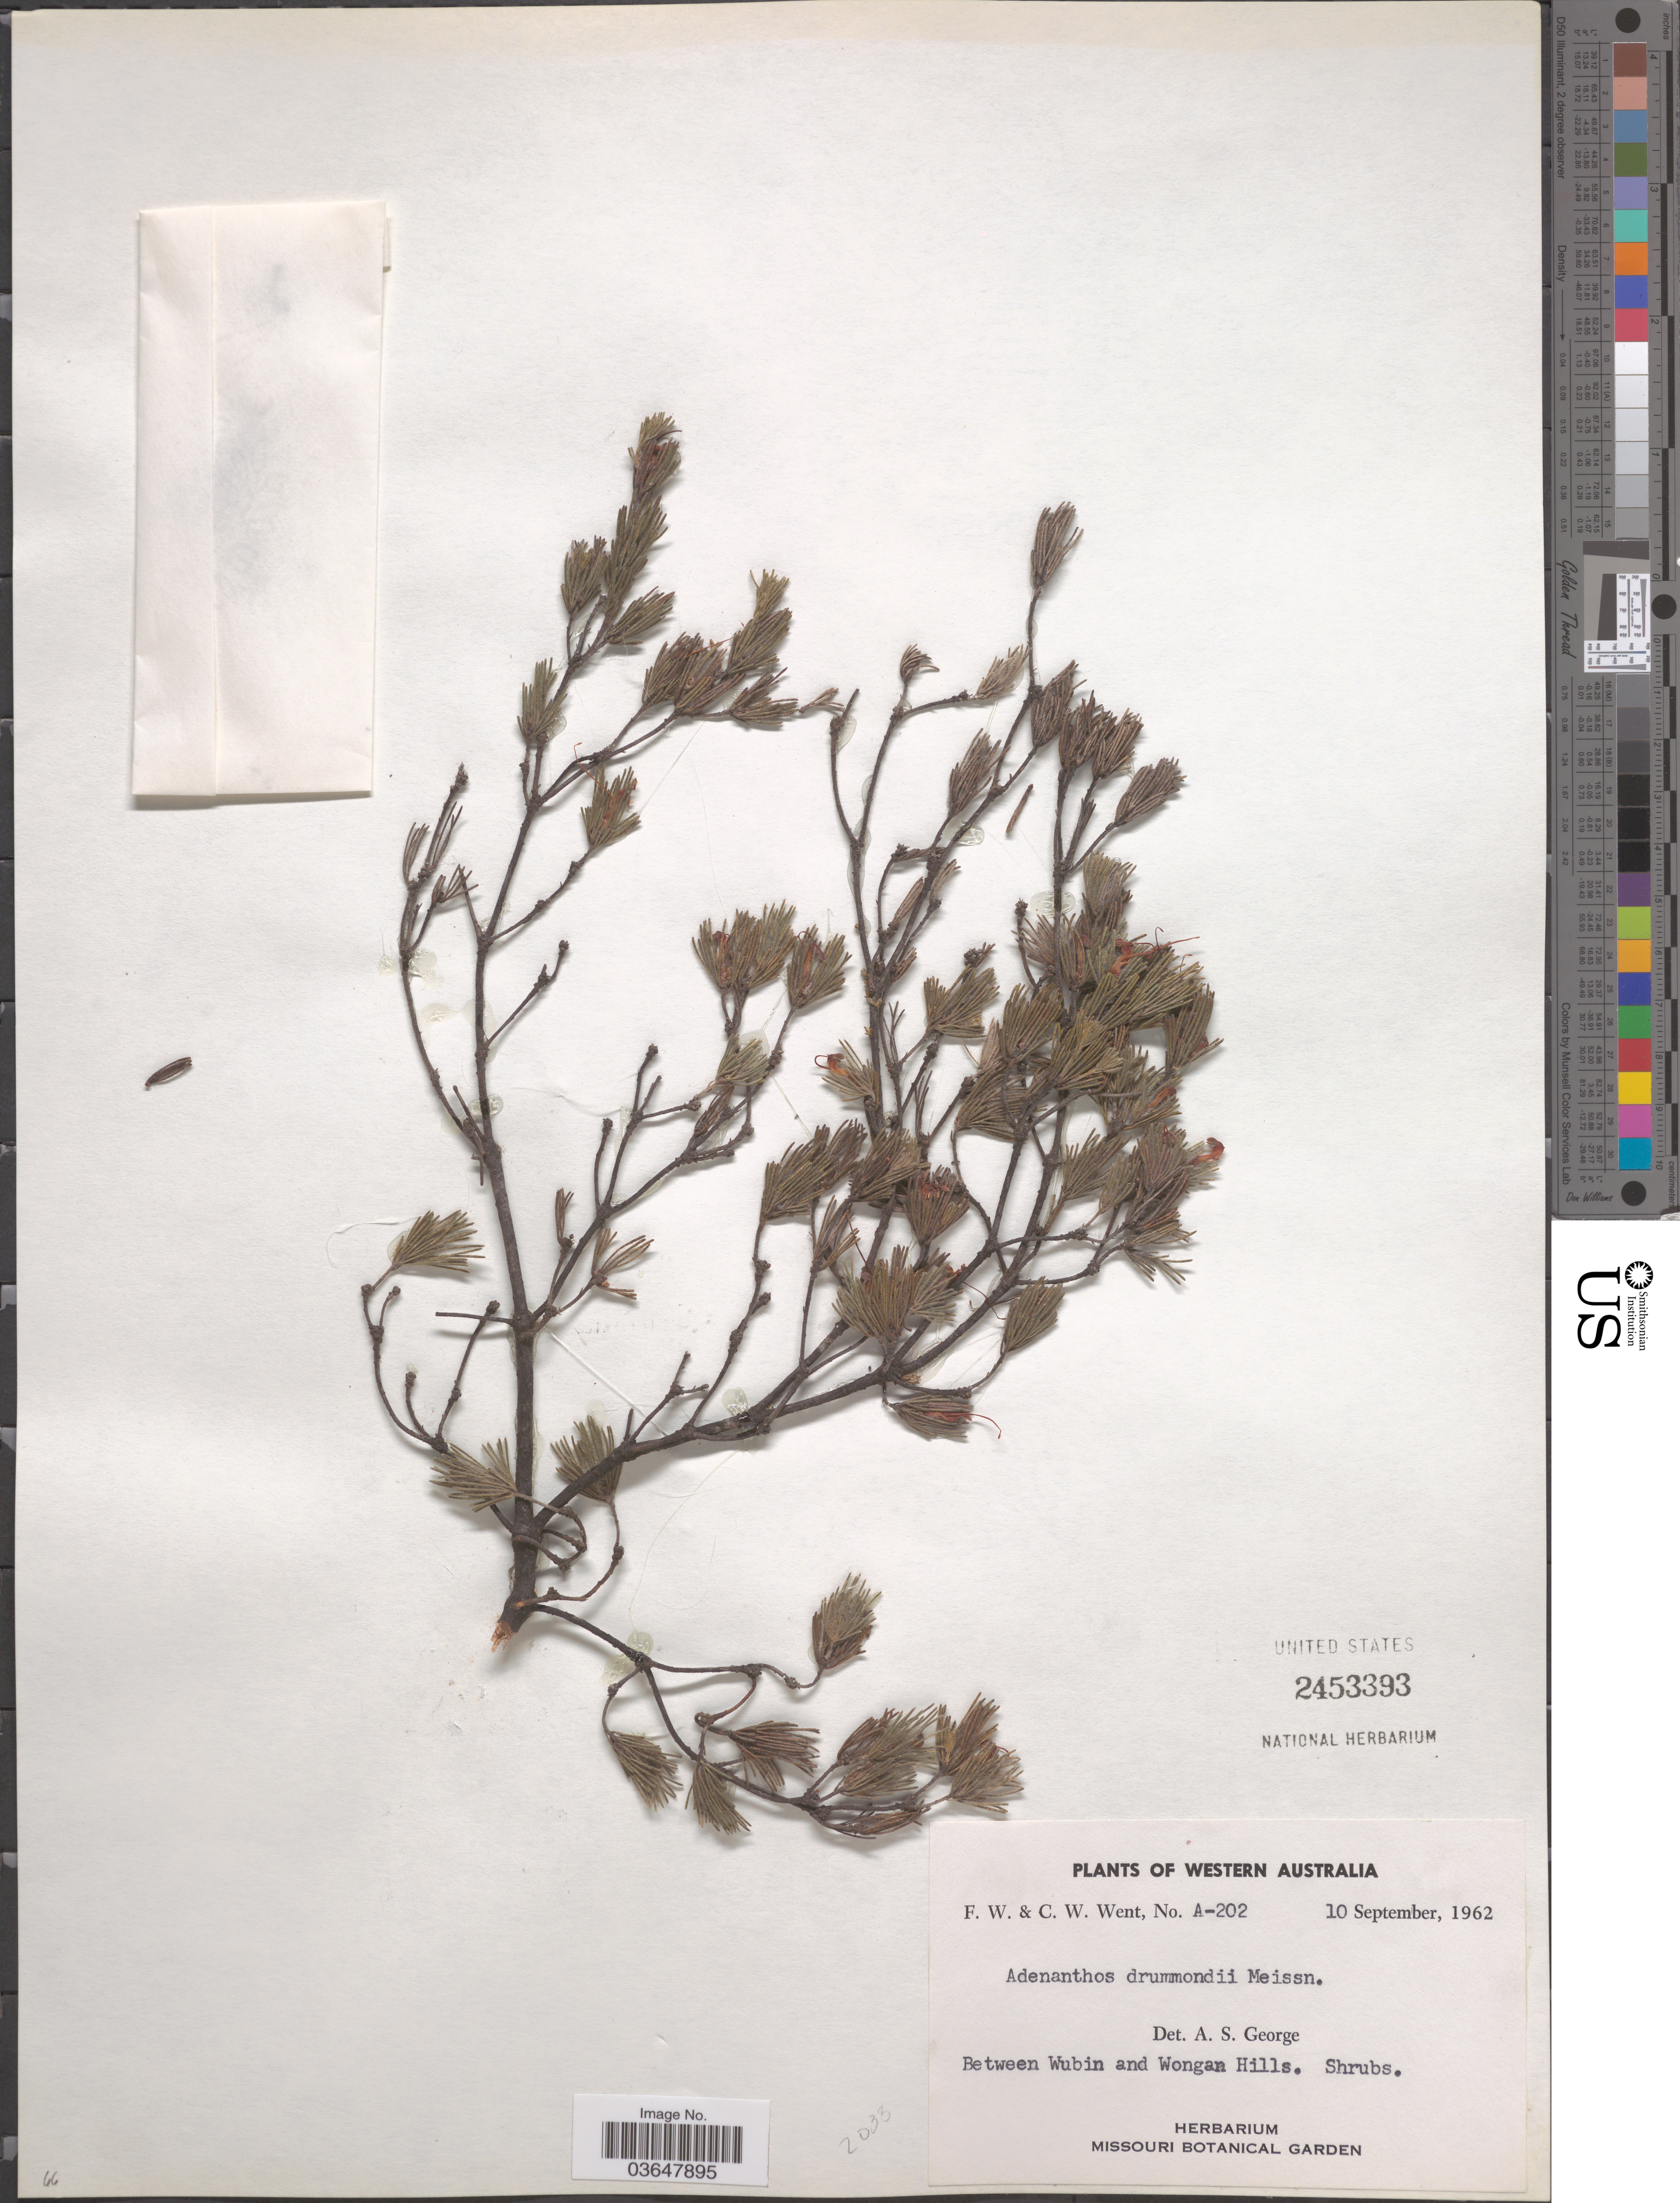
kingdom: Plantae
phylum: Tracheophyta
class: Magnoliopsida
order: Proteales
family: Proteaceae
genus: Adenanthos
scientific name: Adenanthos drummondii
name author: Meisn.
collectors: F. W. Went & C. W. Went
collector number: A-202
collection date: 1962-09-10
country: Australia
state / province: Western Australia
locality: Between Wubin and Wongan Hills.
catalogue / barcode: US 2453393